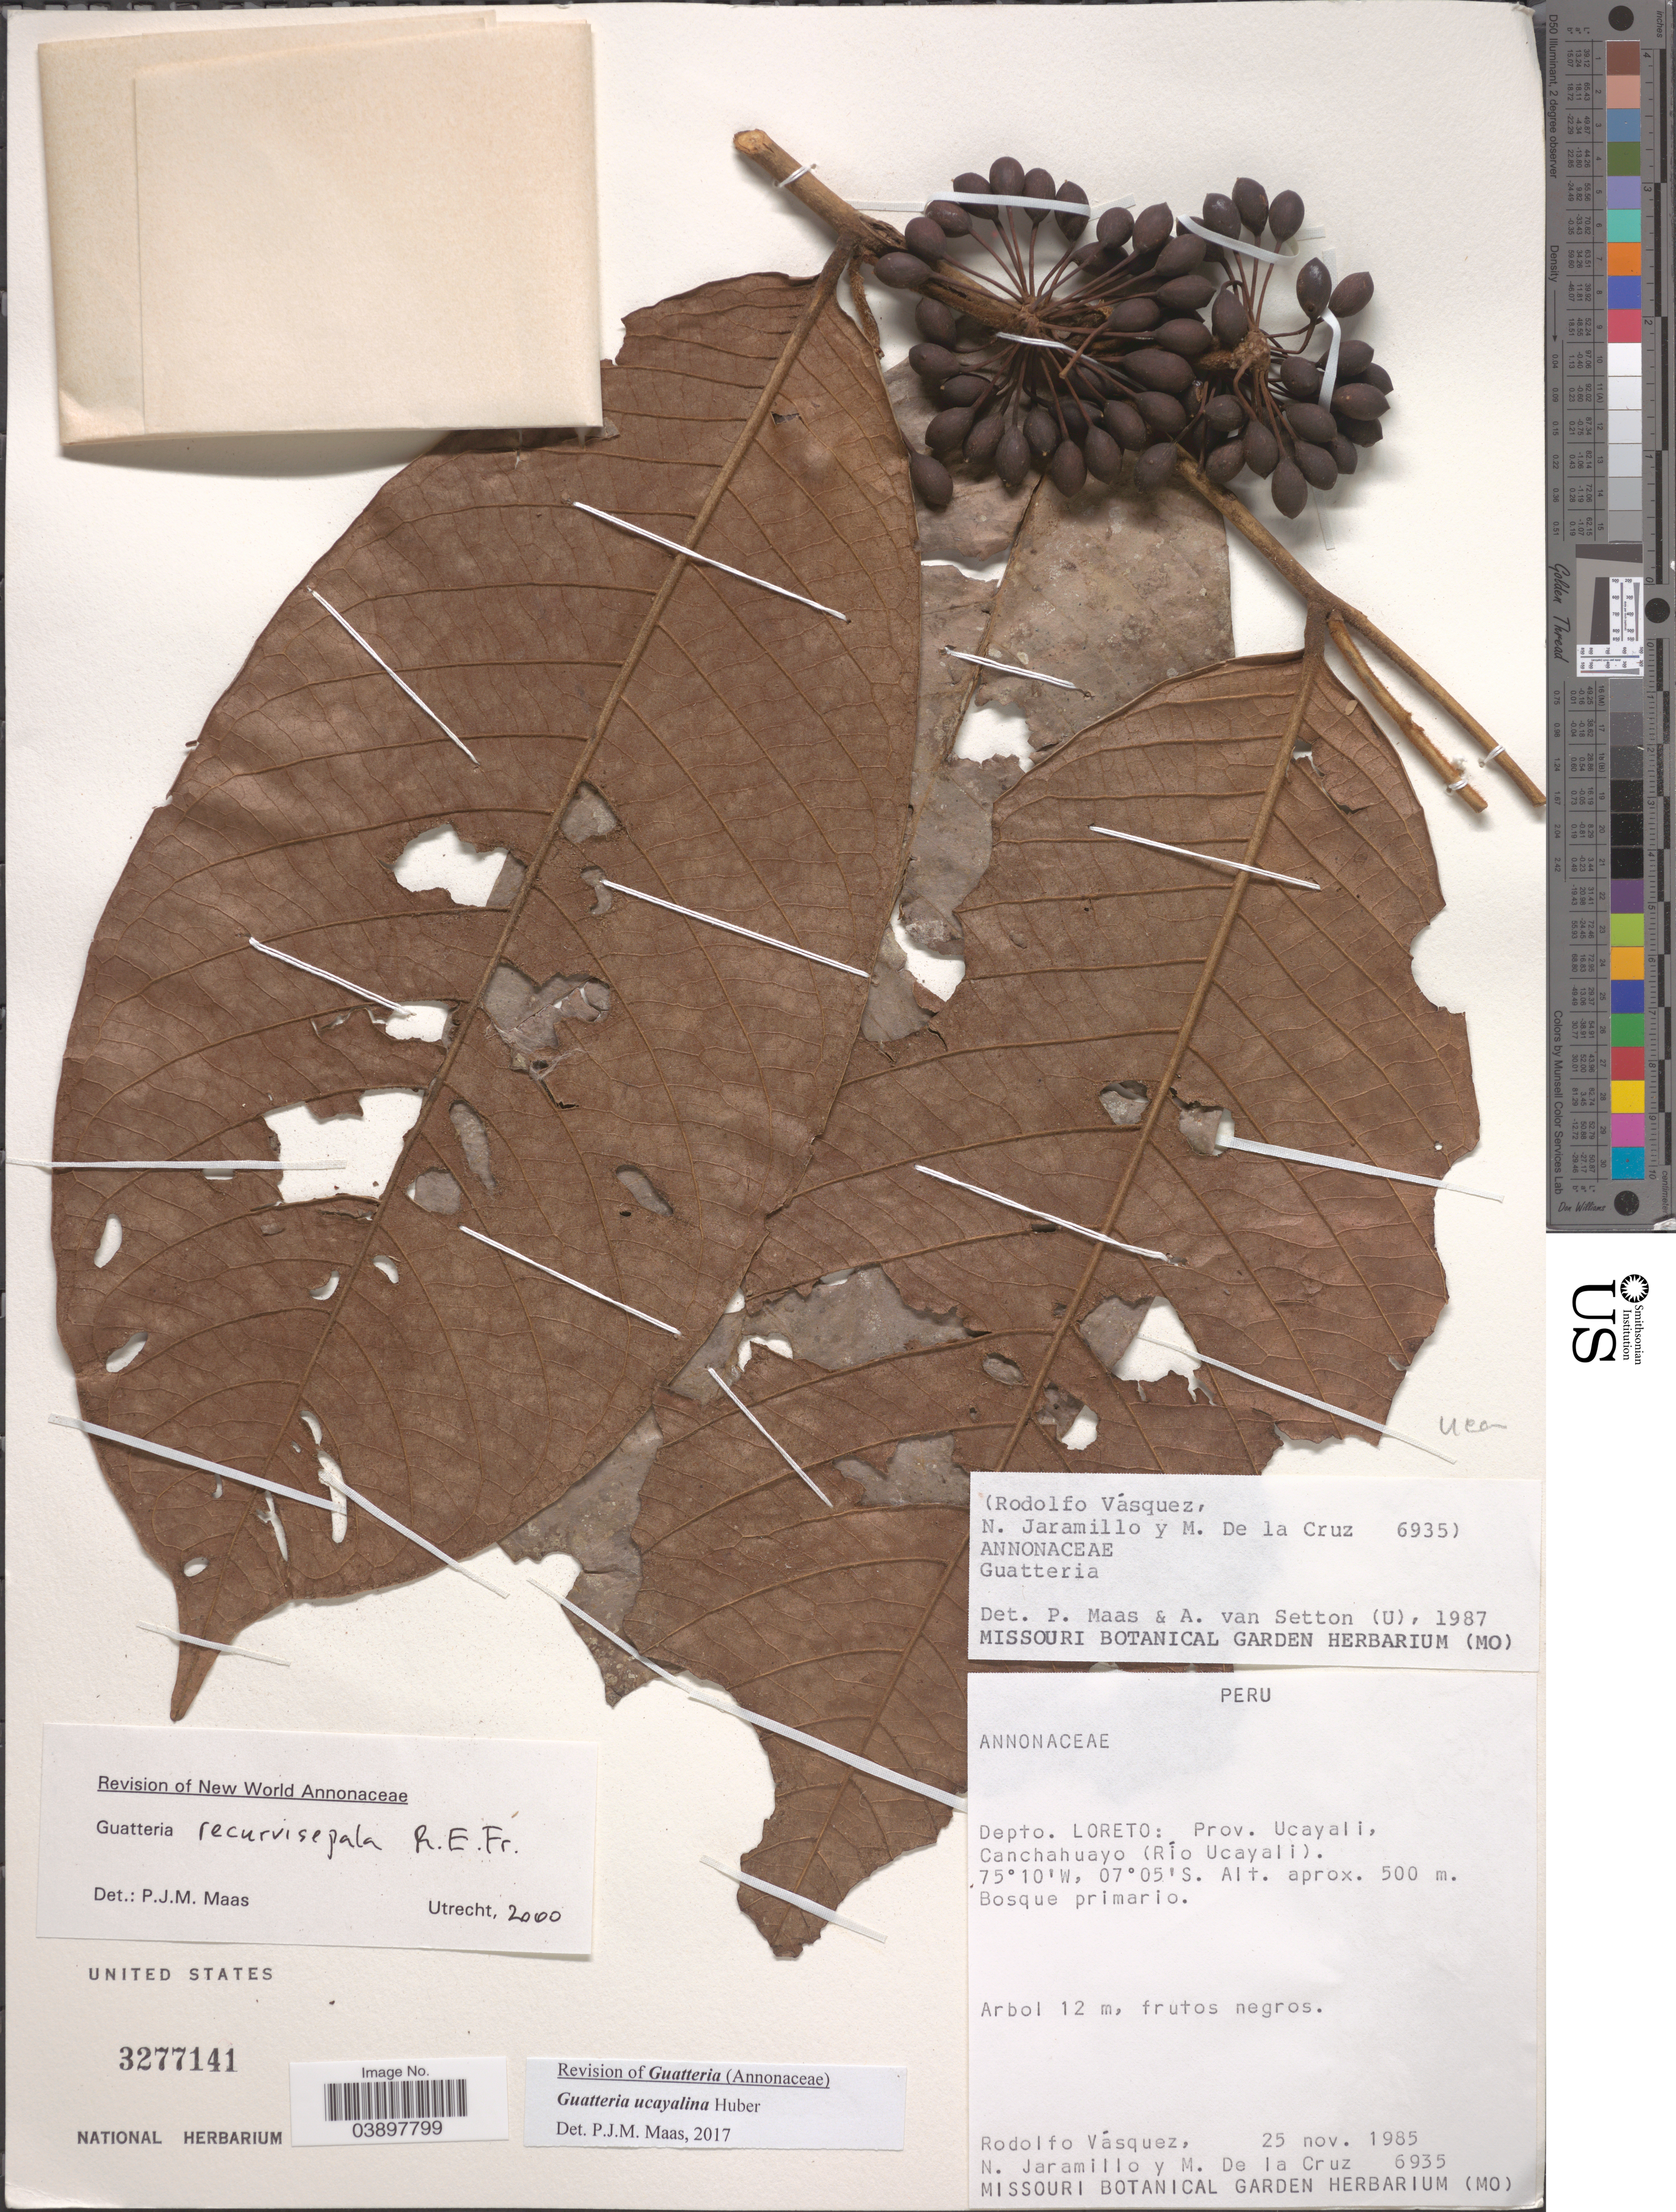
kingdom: Plantae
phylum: Tracheophyta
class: Magnoliopsida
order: Magnoliales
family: Annonaceae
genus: Guatteria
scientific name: Guatteria ucayalina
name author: Huber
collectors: R. Vásquez, N. Jaramillo & M. de la Cruz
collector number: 6935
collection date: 1985-11-25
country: Peru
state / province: Loreto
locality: Depto. Loreto: Prov. Ucayalli, Canchahuayo (Río Ucayali).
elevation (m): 500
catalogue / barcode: US 3277141